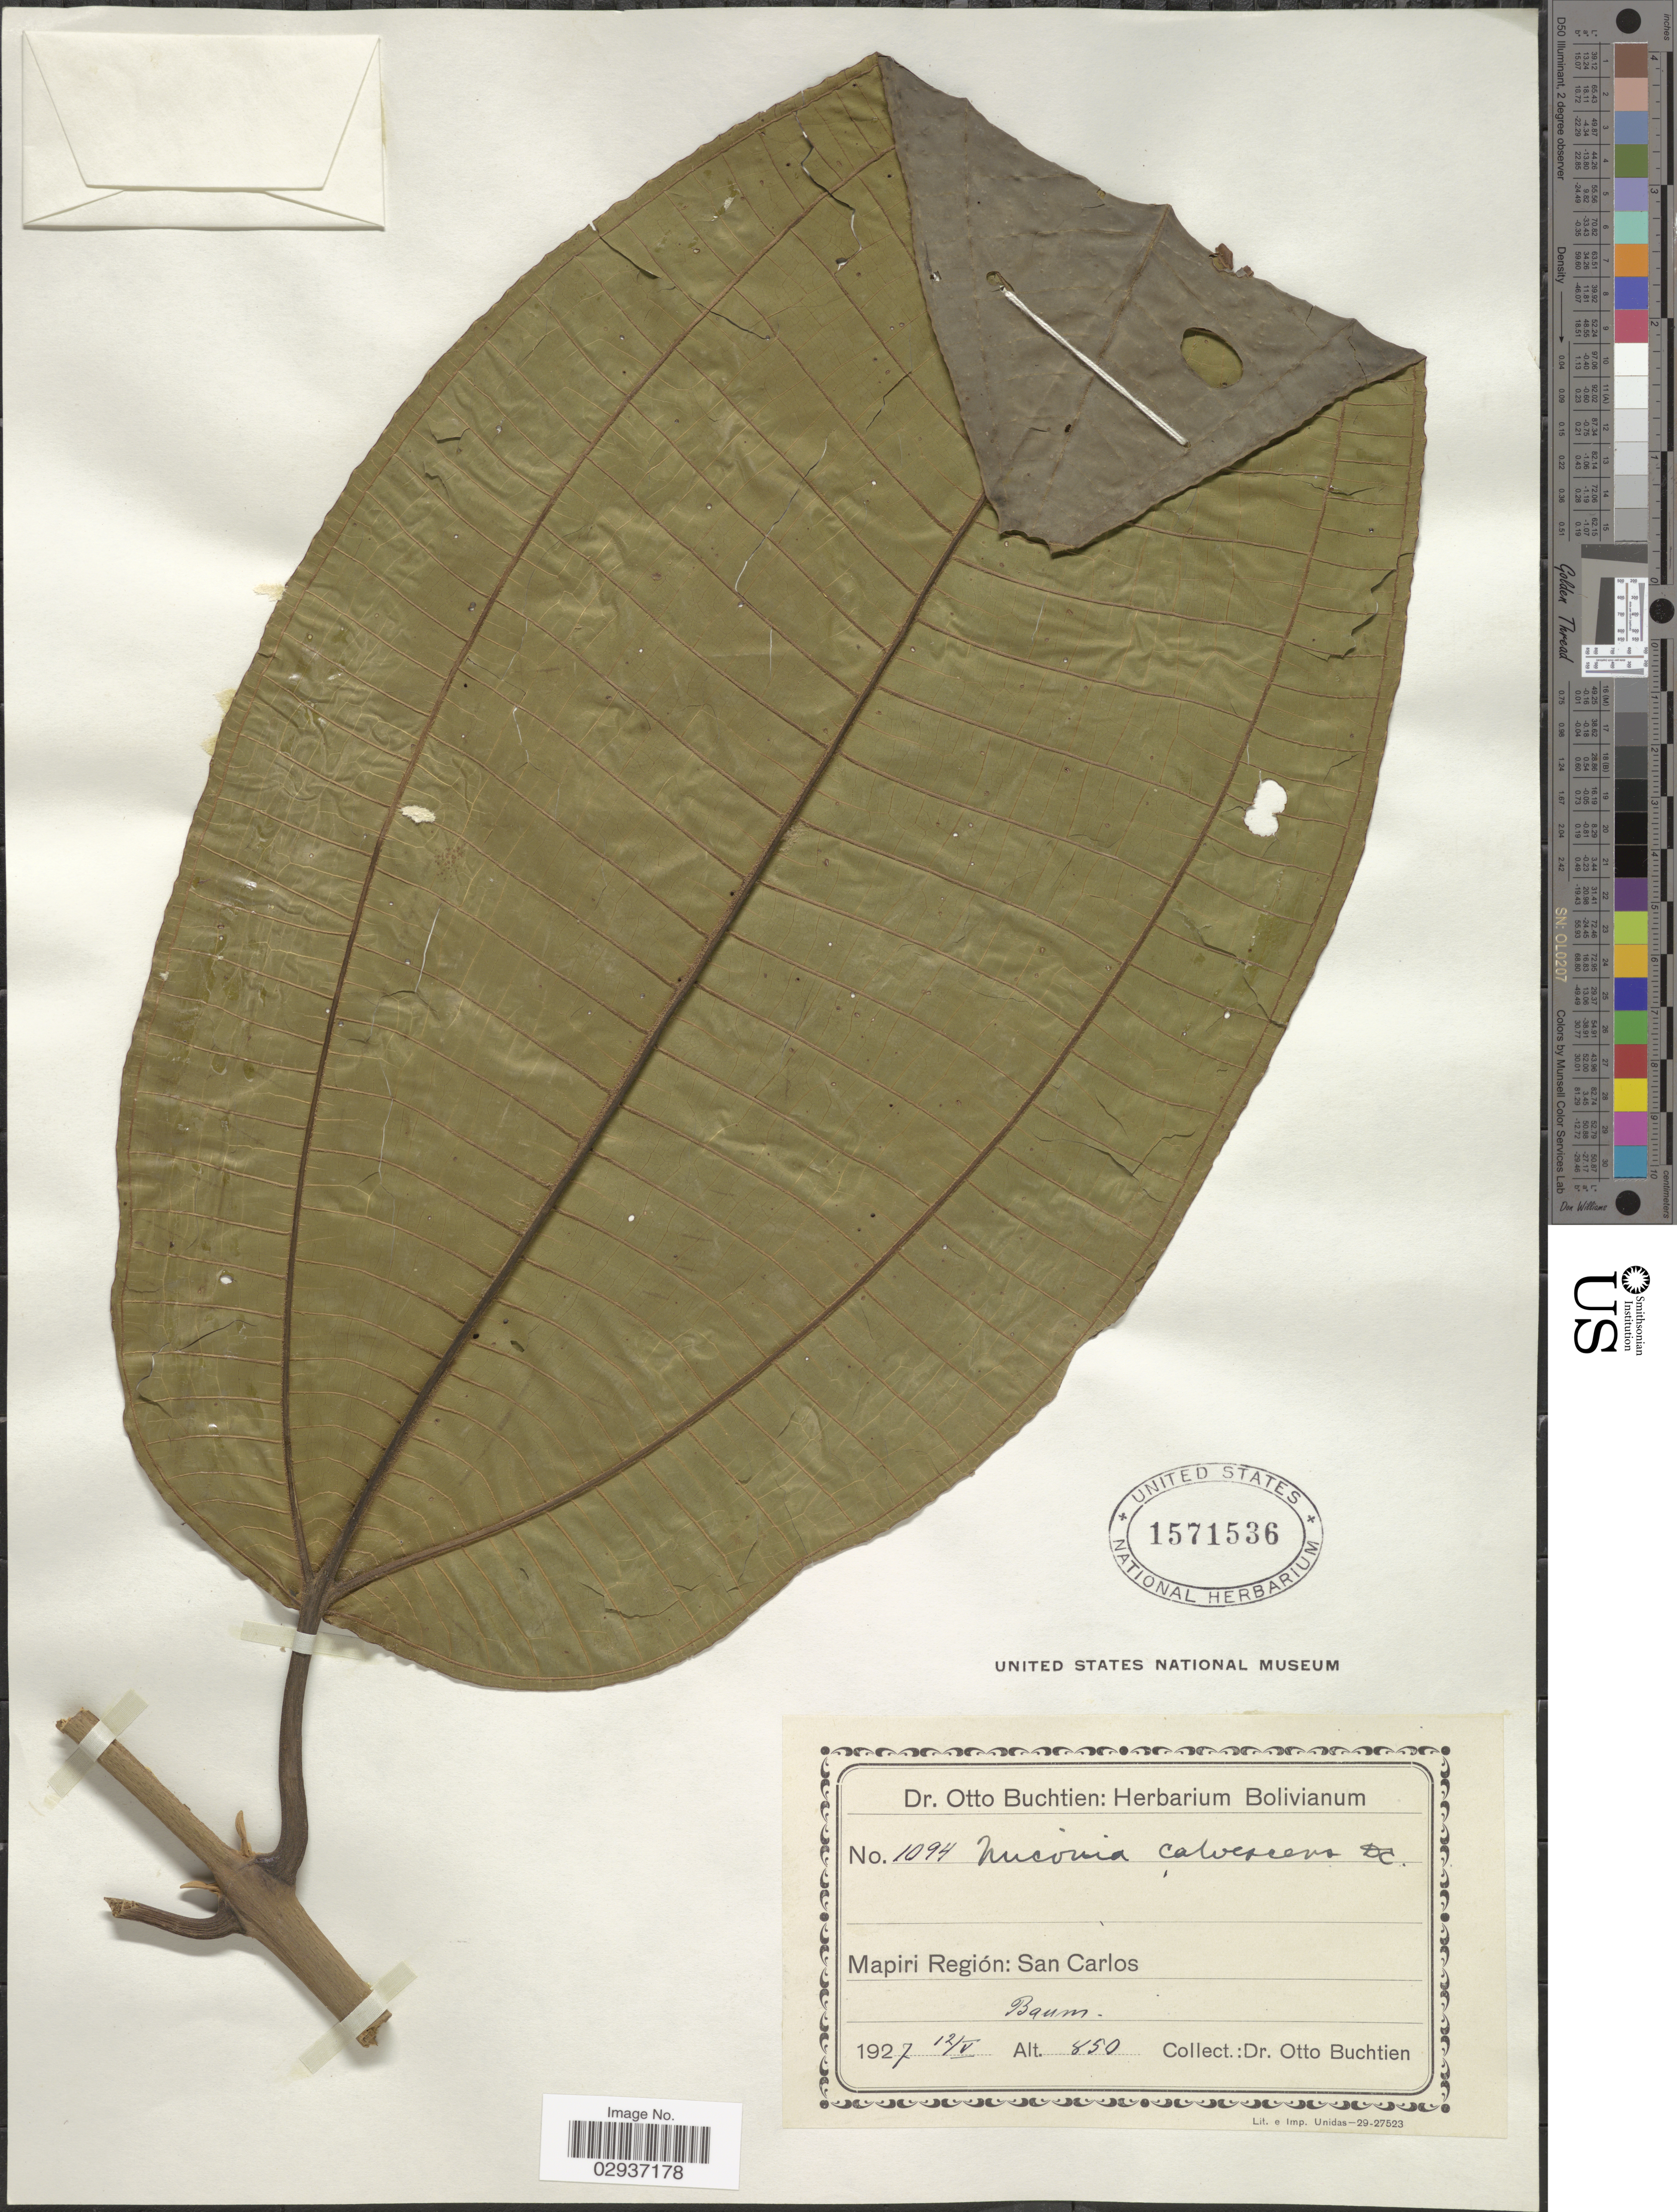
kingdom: Plantae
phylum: Tracheophyta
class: Magnoliopsida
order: Myrtales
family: Melastomataceae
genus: Miconia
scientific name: Miconia calvescens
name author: DC.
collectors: O. Buchtien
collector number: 1094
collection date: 1927-05-12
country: Bolivia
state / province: La Paz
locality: Mapiri Región: San Carlos.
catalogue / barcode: US 1571536